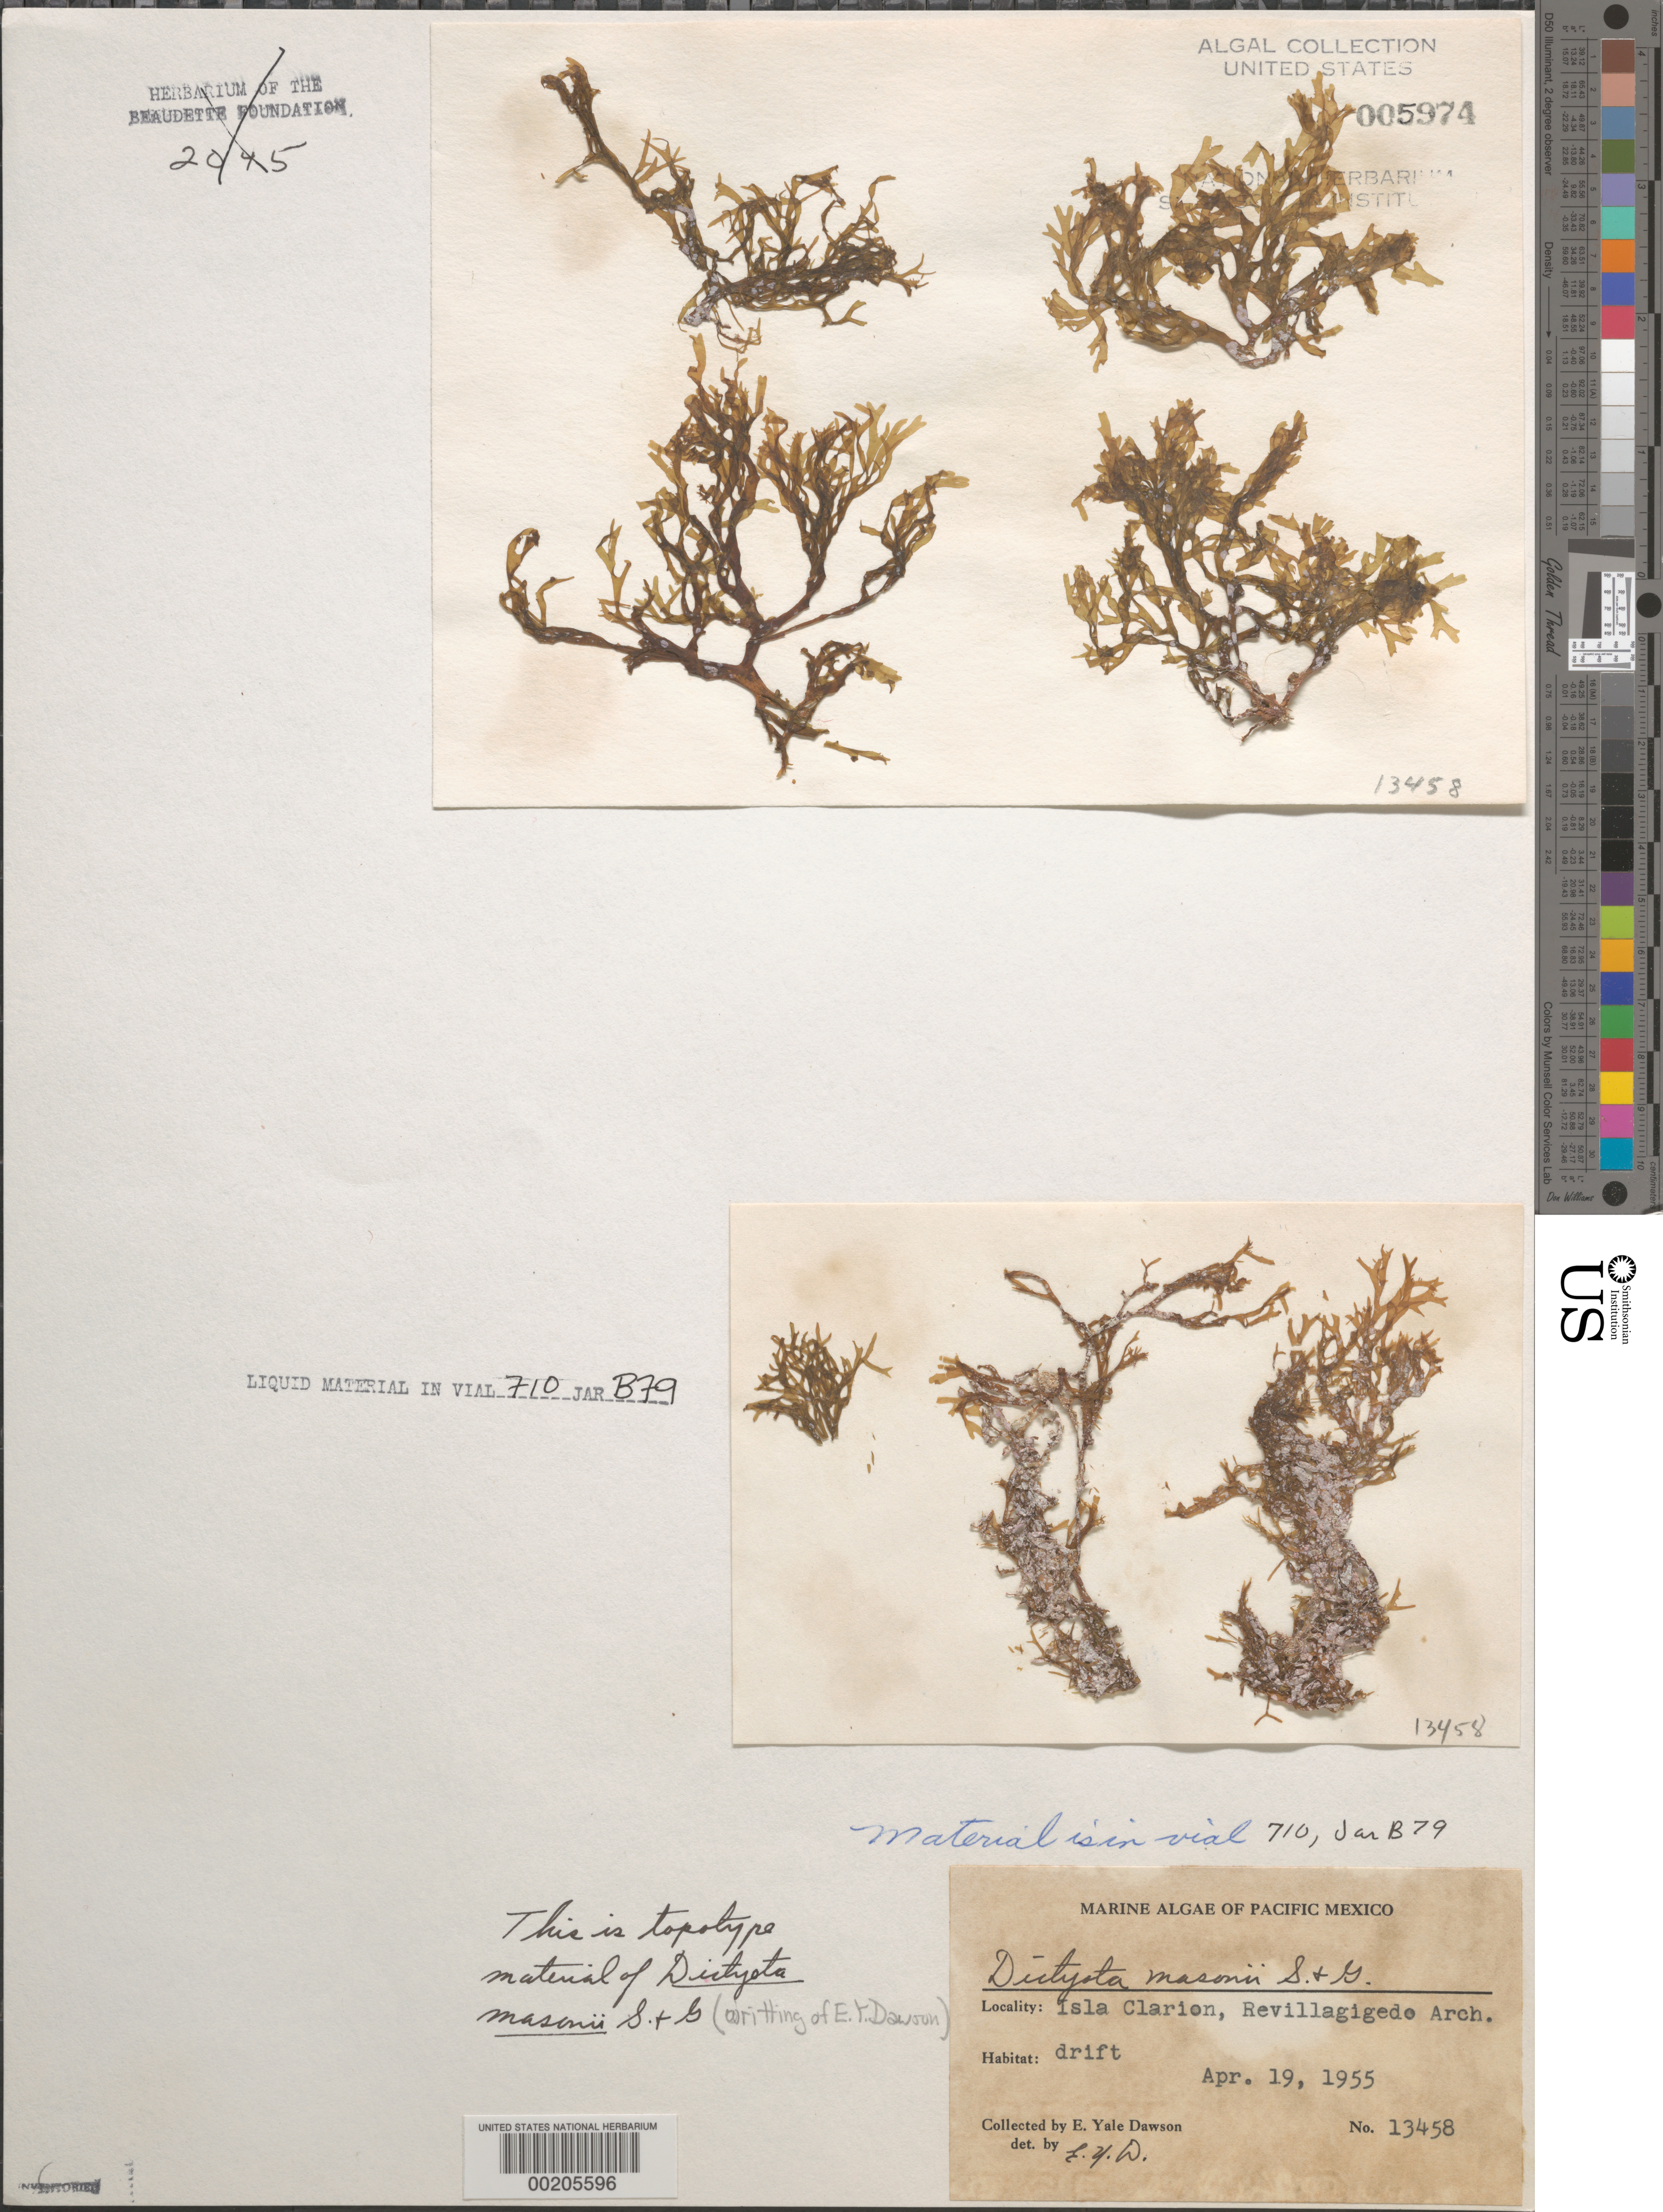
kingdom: Chromista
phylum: Ochrophyta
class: Phaeophyceae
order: Dictyotales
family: Dictyotaceae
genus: Dictyota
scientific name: Dictyota masonii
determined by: Dawson, E. Y.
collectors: E. Y. Dawson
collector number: EYD 13458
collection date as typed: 19 Apr 1955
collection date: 1955-04-19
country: Mexico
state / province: Colima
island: Isla Clarion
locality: Sulphur Bay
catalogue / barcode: US 5974